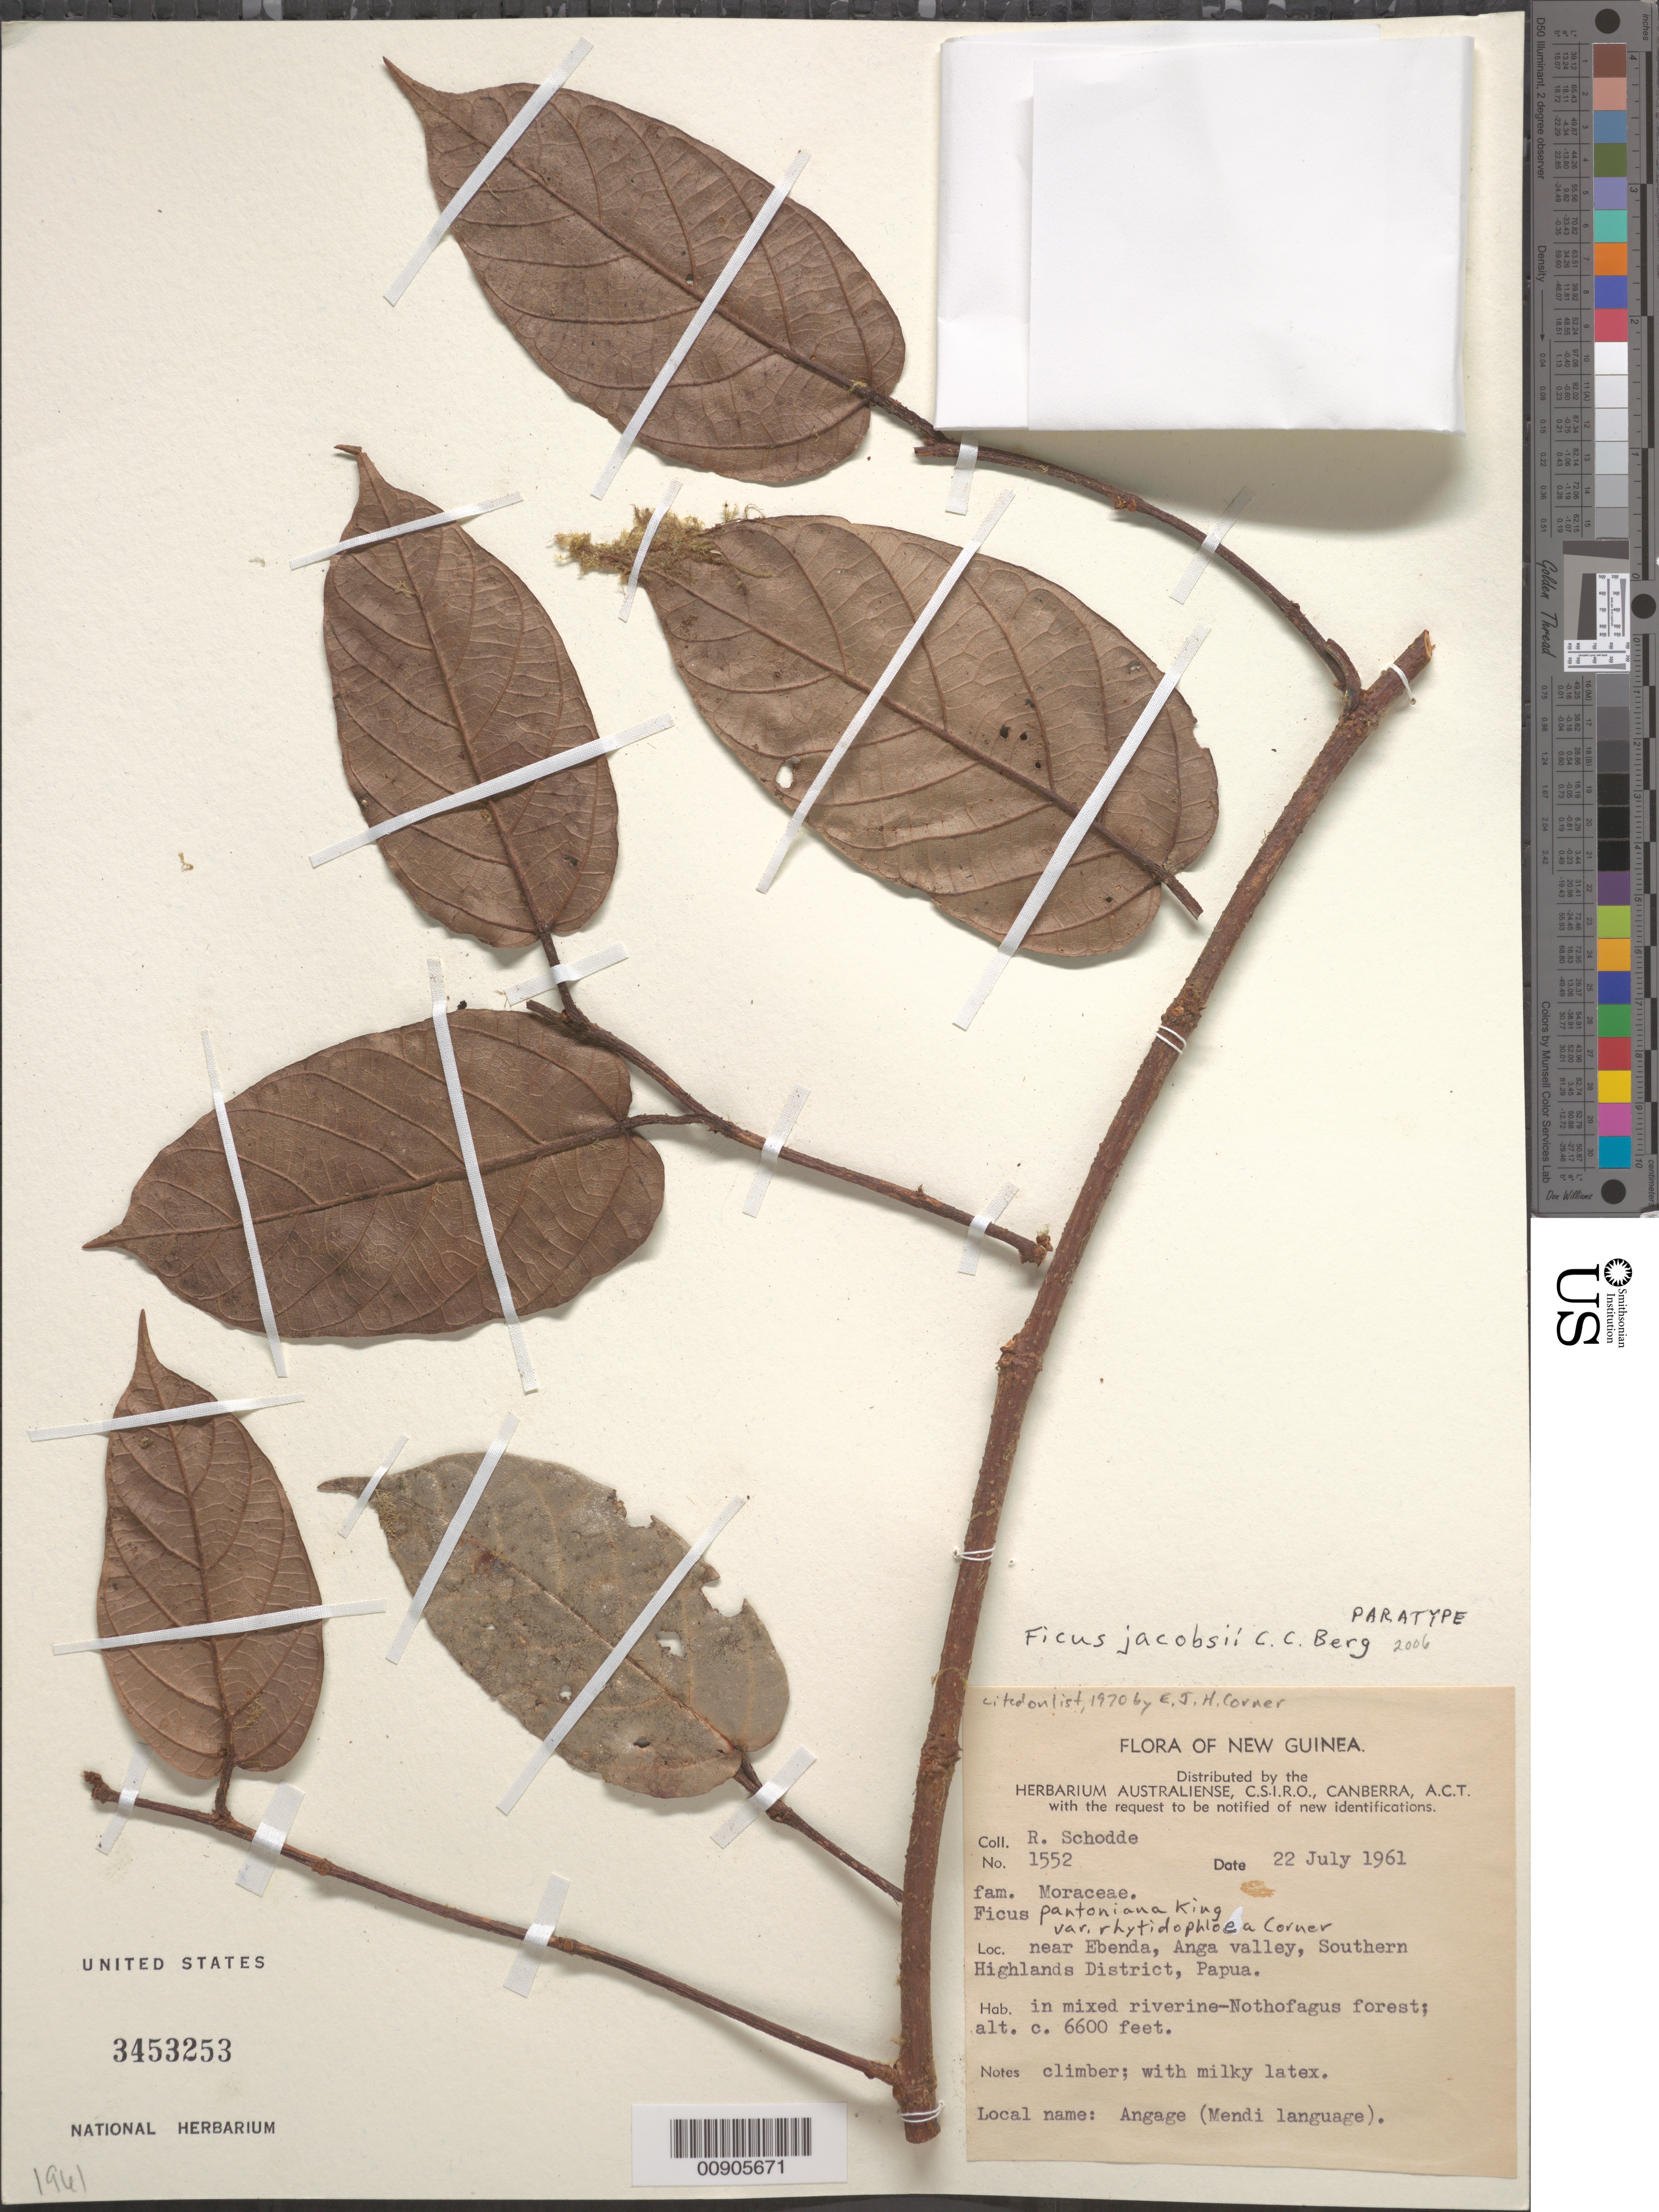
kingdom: Plantae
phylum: Tracheophyta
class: Magnoliopsida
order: Rosales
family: Moraceae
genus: Ficus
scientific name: Ficus jacobsii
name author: C.C. Berg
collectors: R. Schodde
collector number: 1552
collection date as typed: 22 Jul 1961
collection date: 1961-07-22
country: Papua New Guinea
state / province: Northern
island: New Guinea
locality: Anga Valley, near Ebenda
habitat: in mixed riverine-Nothofagus forest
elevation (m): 2012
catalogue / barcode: US 3453253